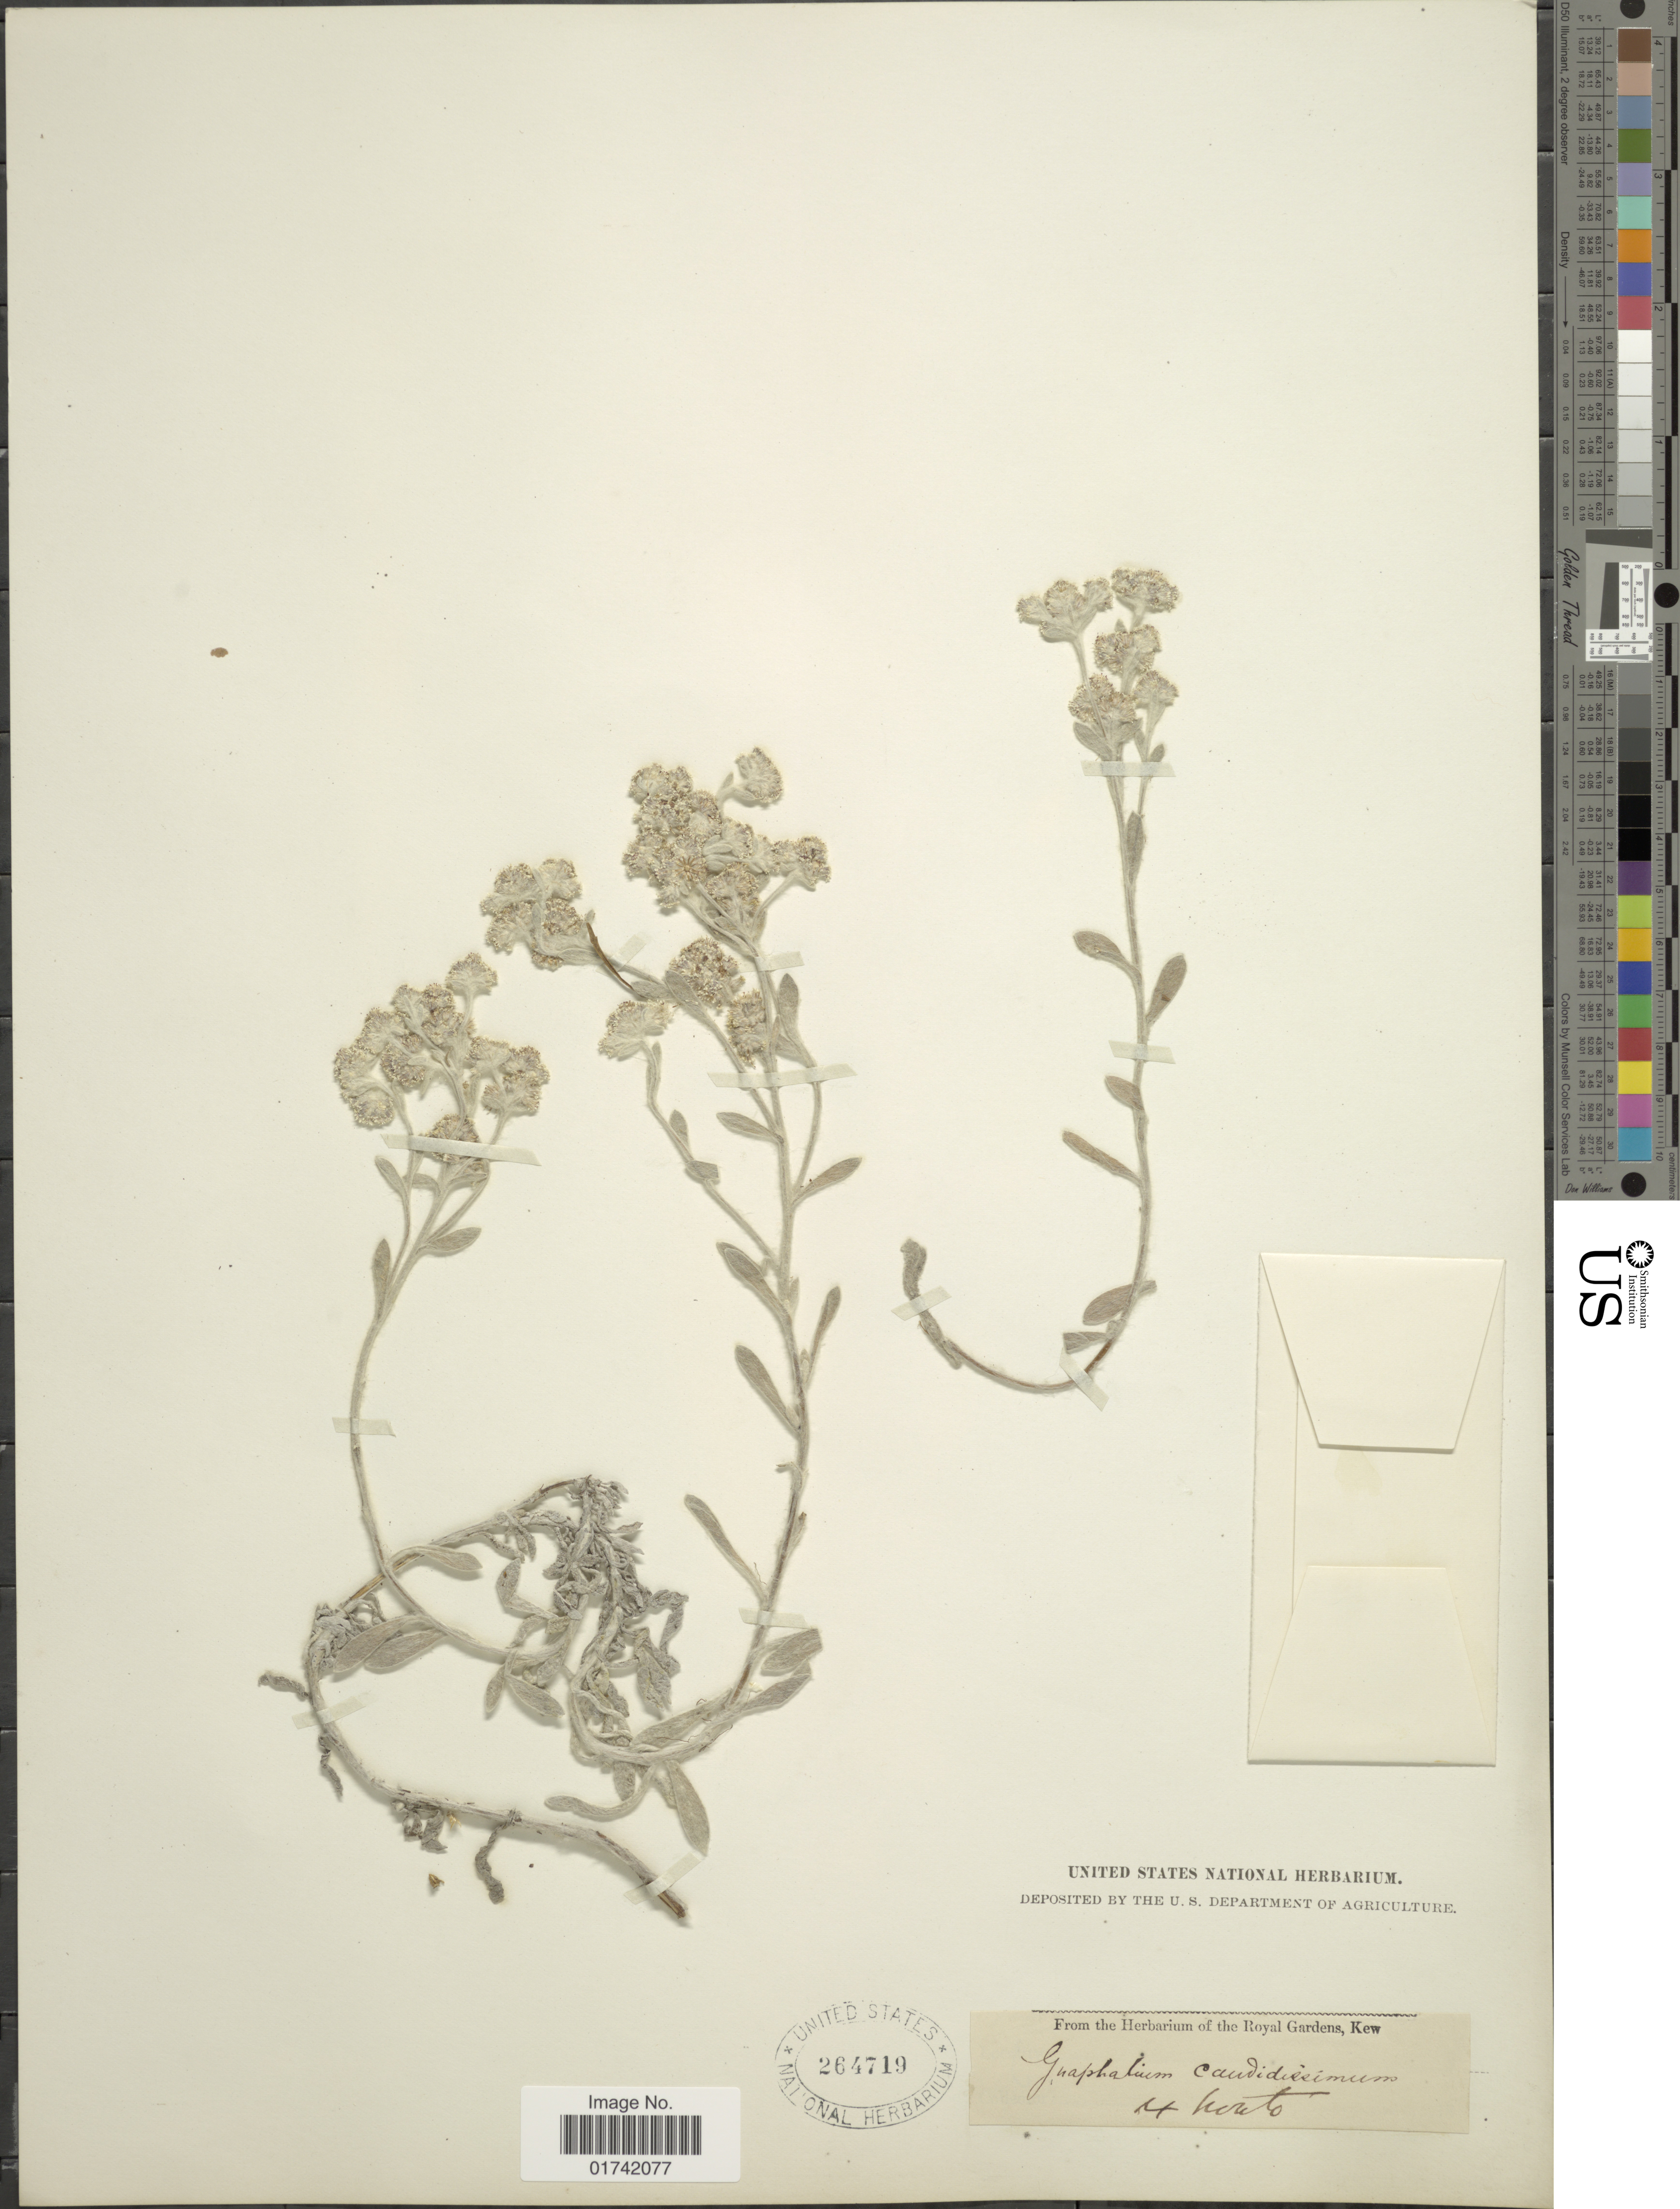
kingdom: Plantae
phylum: Tracheophyta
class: Magnoliopsida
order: Asterales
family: Asteraceae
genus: Vellereophyton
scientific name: Vellereophyton dealbatum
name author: (Thunb.) Hilliard & B.L. Burtt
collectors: Royal Botanic Gardens (Kew)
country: United Kingdom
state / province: England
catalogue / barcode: US 264719